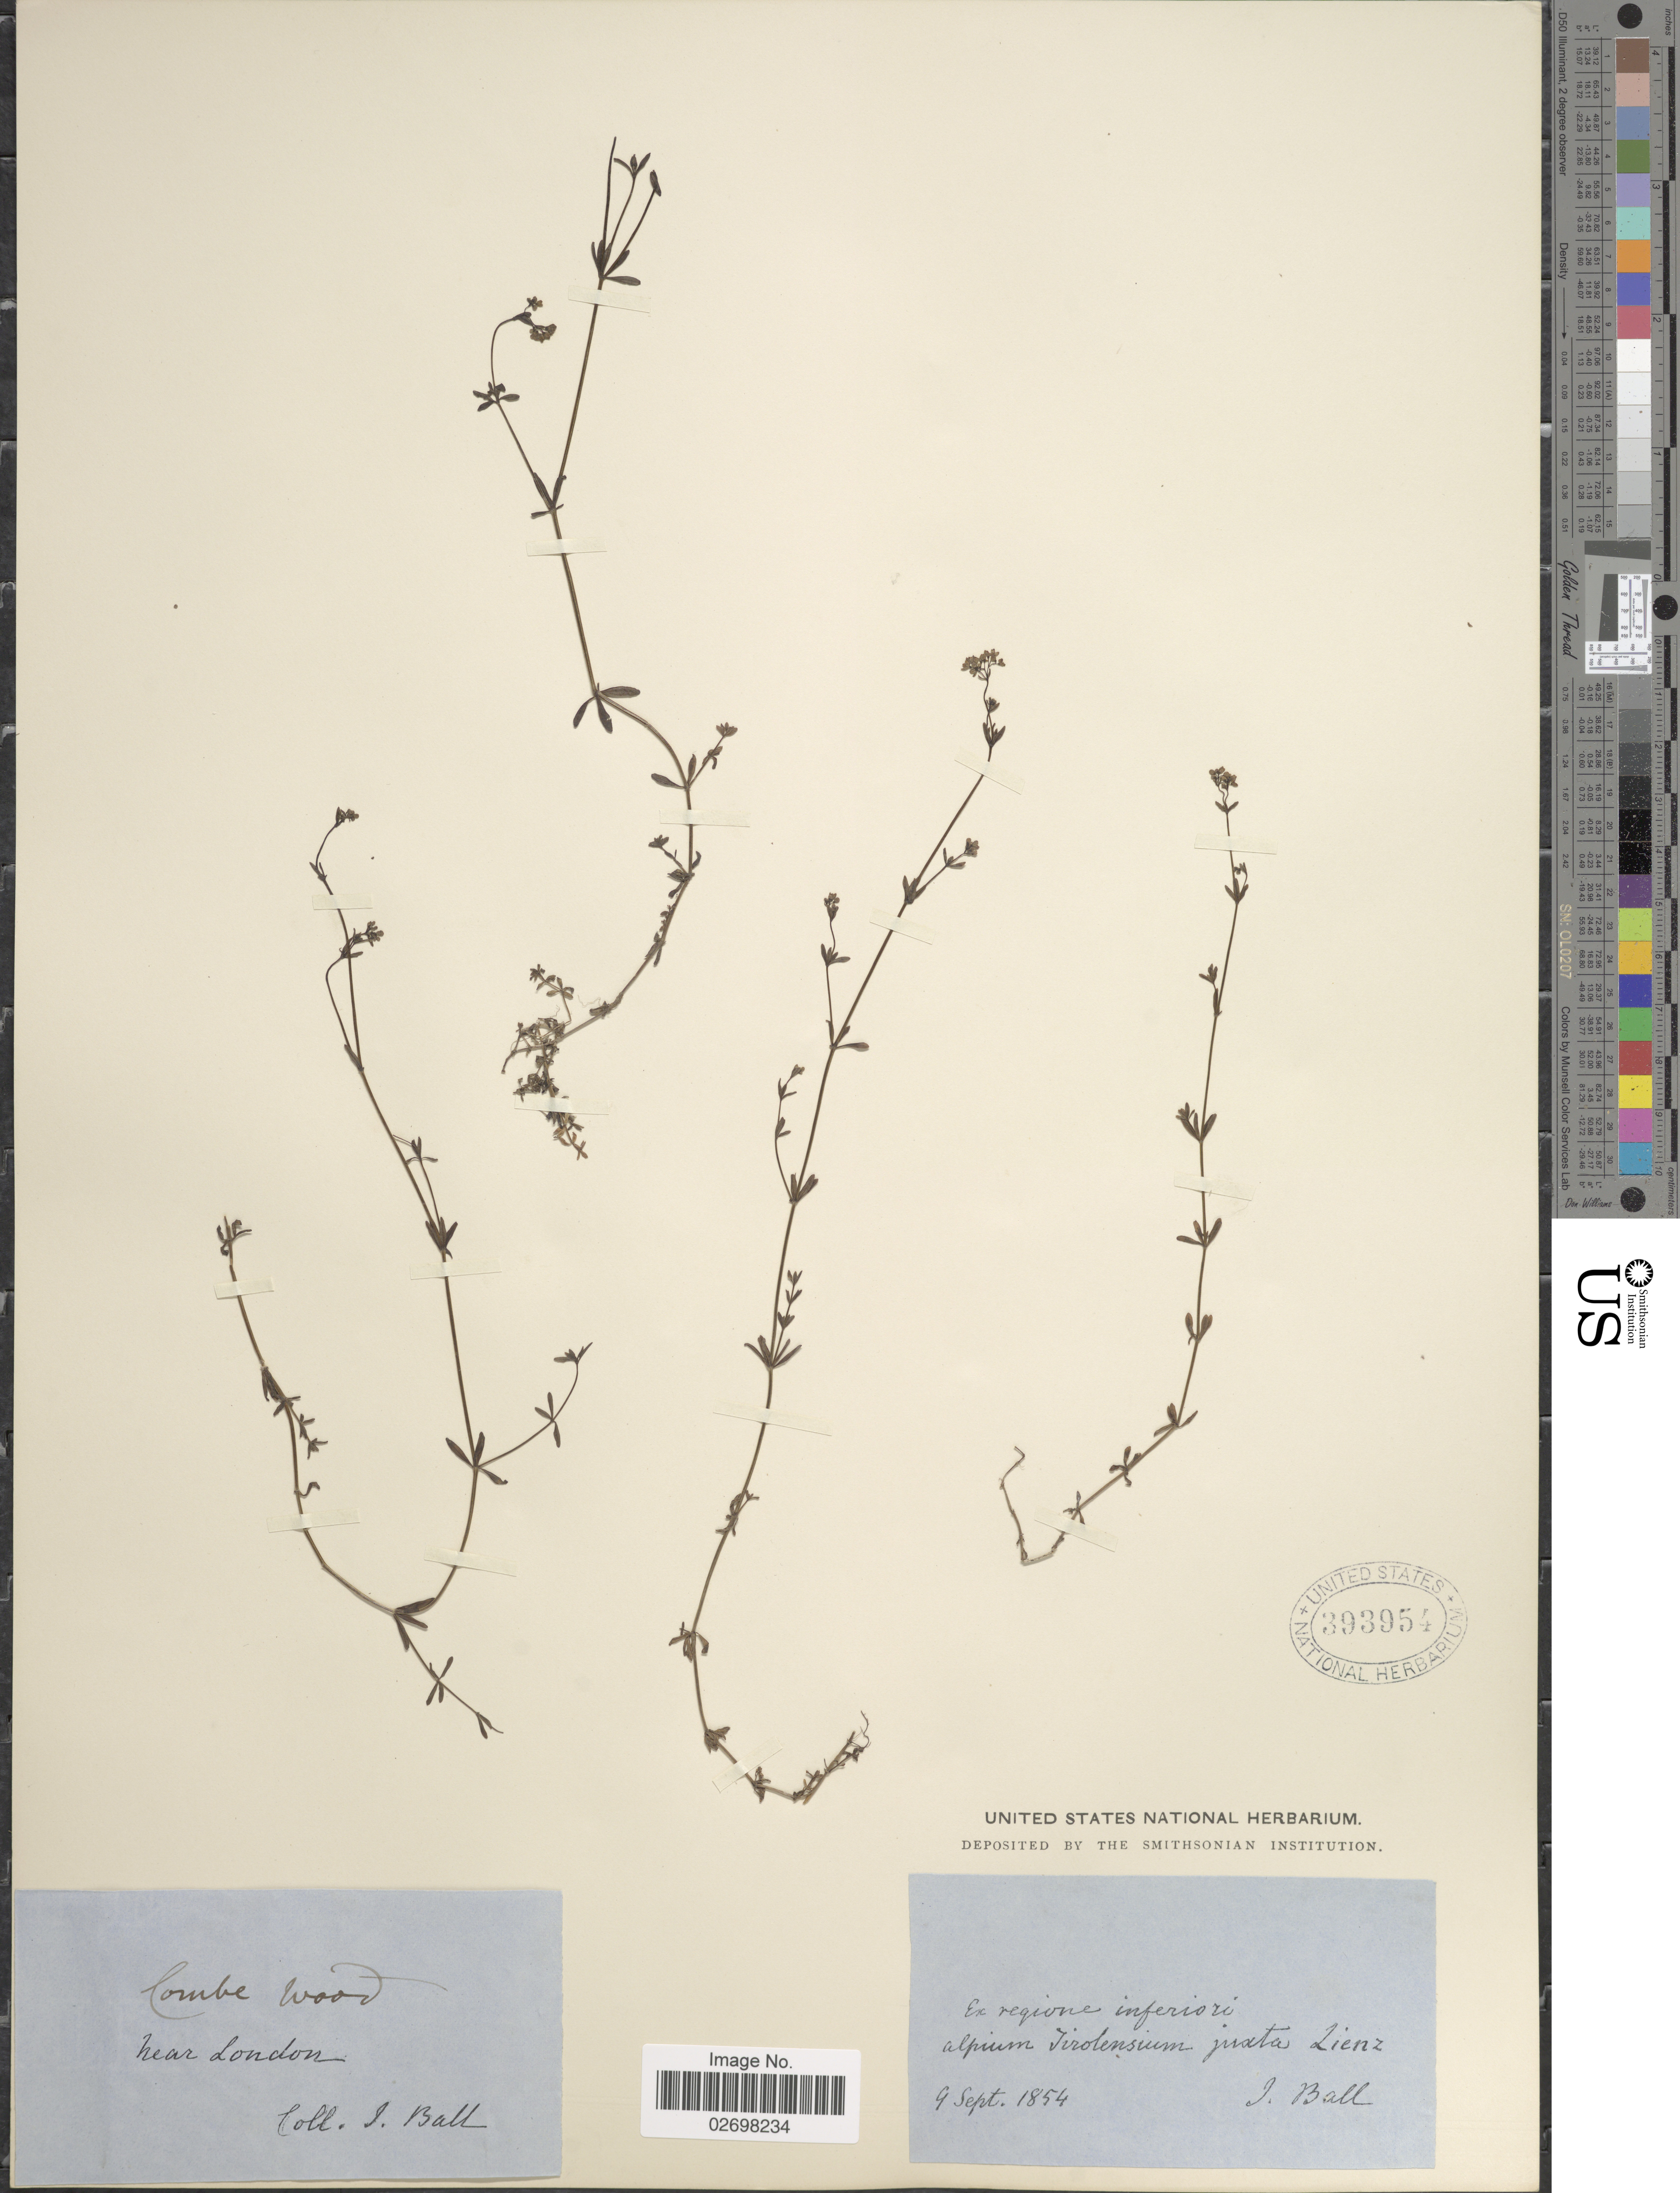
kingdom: Plantae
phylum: Tracheophyta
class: Magnoliopsida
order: Gentianales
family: Rubiaceae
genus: Galium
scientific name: Galium sp.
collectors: J. Ball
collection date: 1854-09-09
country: Austria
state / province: Tirol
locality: Near London, regione inferiori alpium Tirolensium juxta Lienz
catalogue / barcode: US 393954